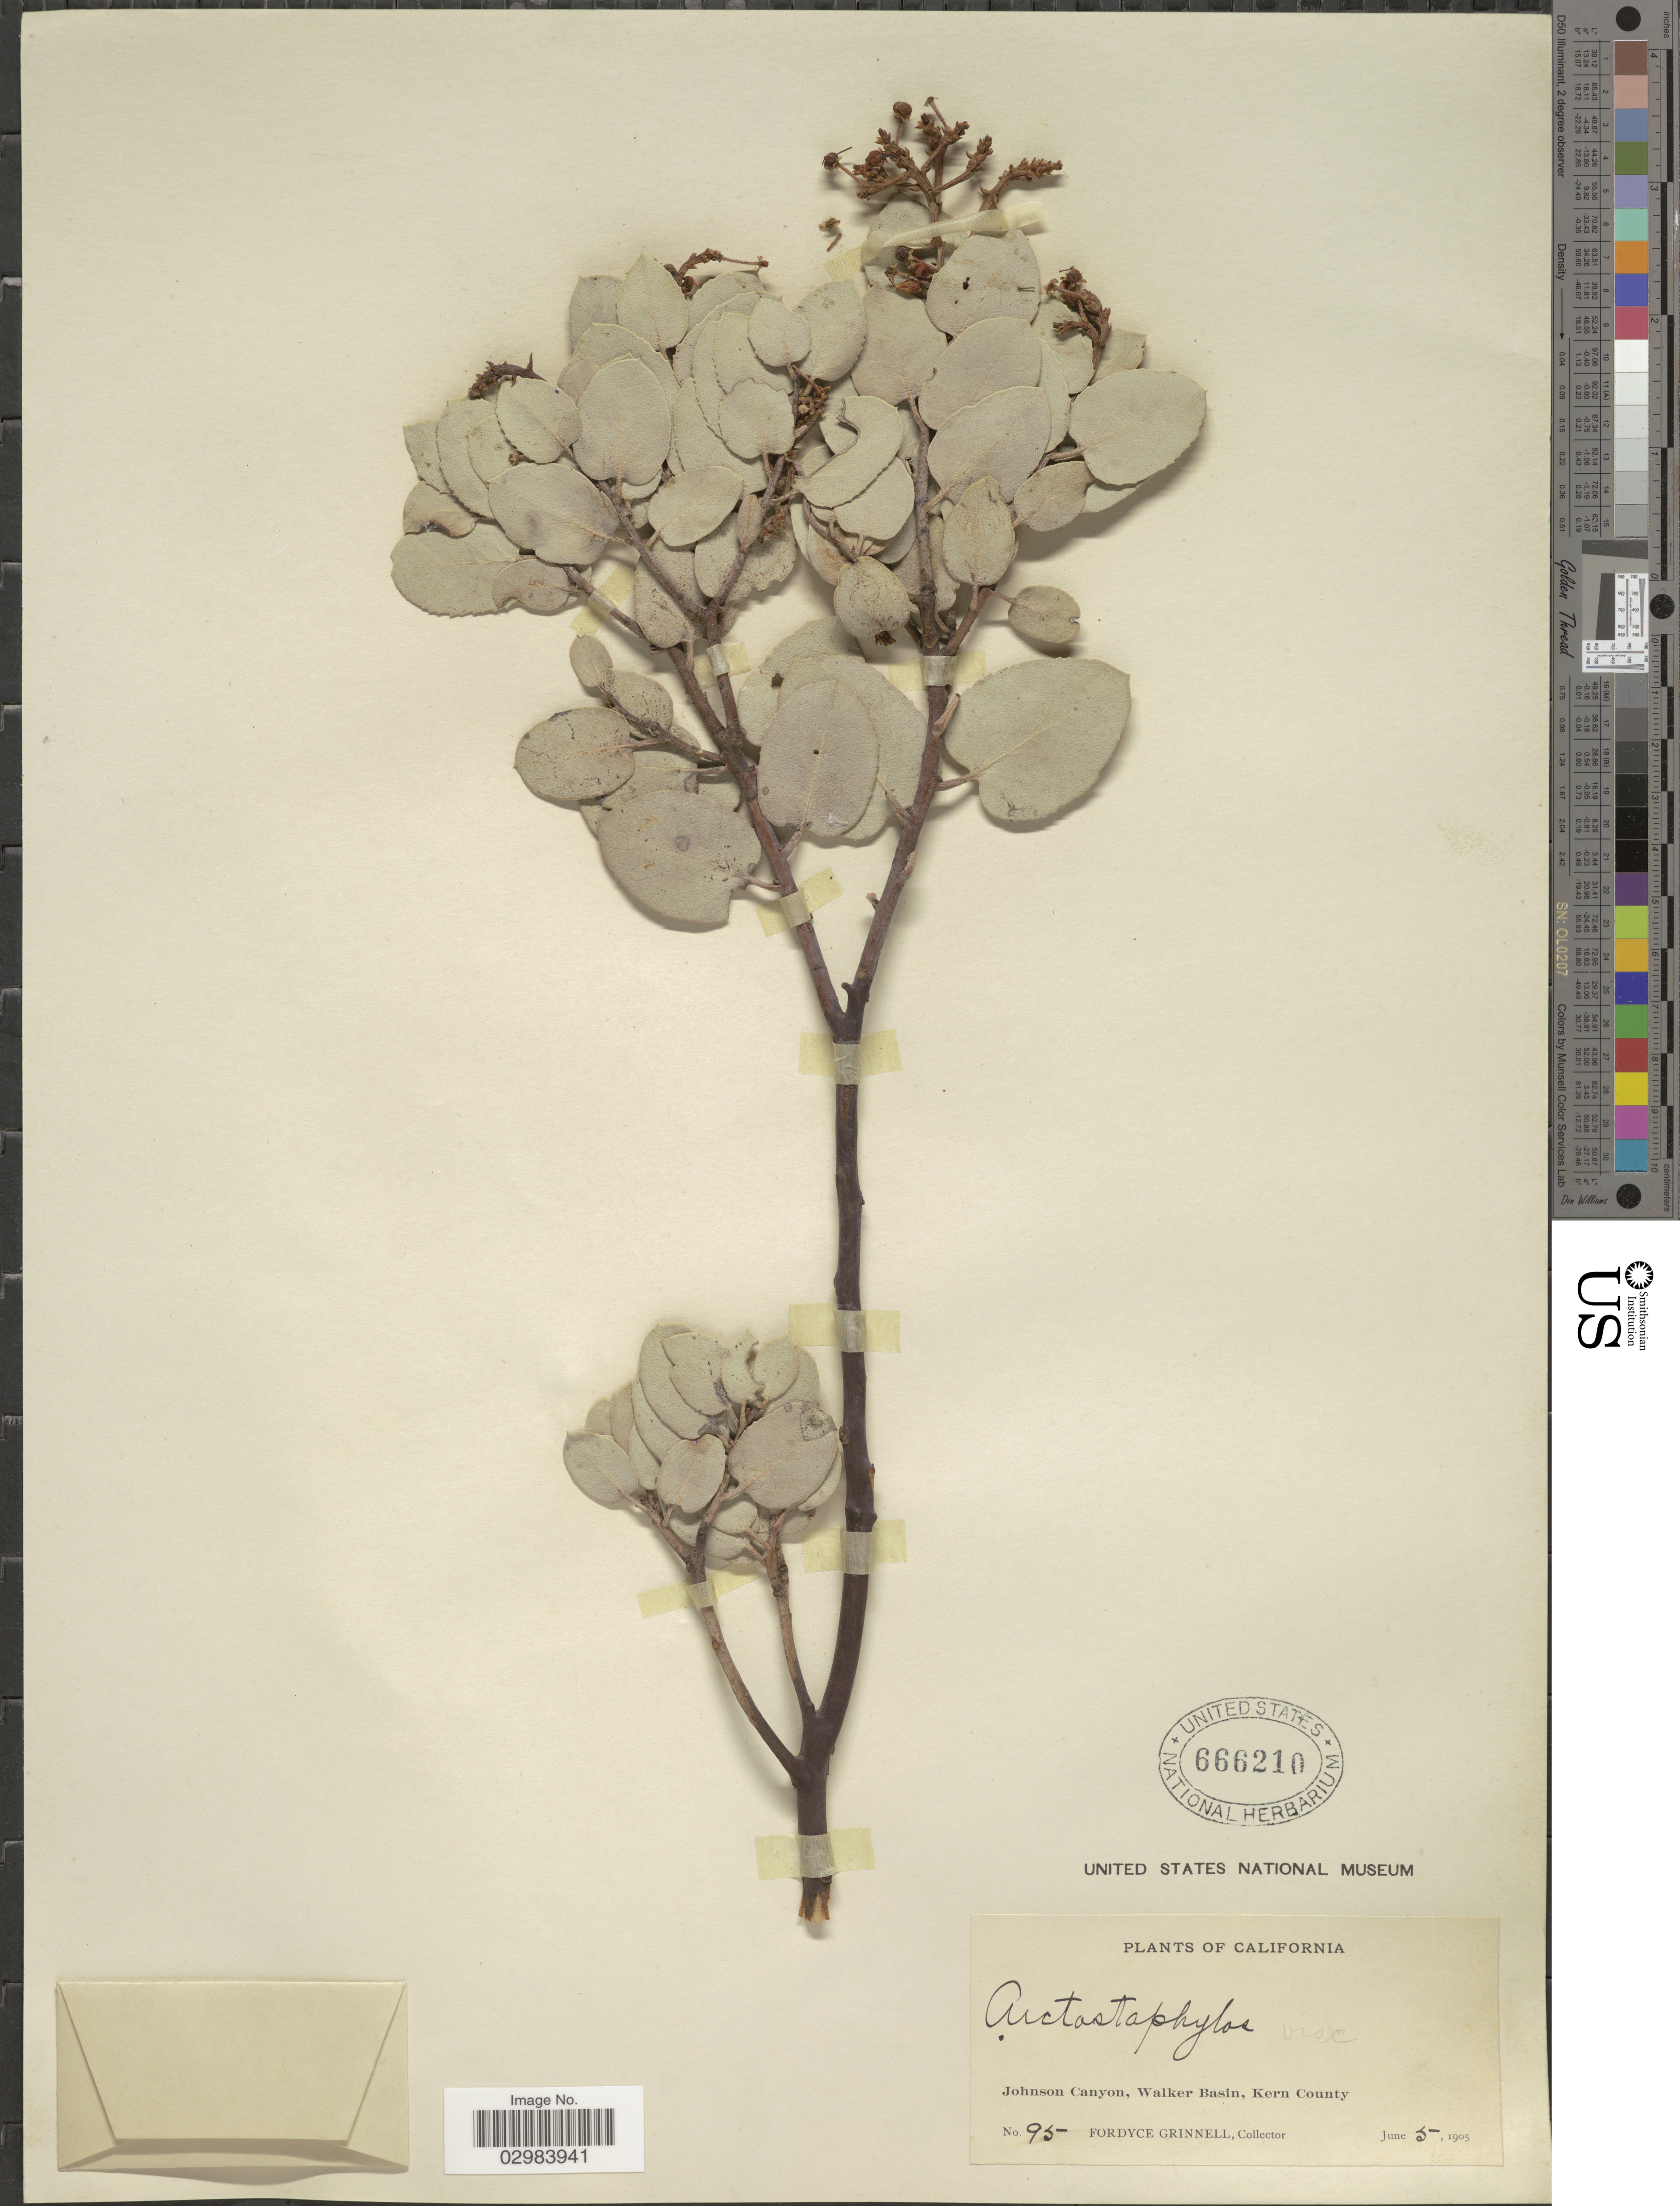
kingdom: Plantae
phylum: Tracheophyta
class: Magnoliopsida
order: Ericales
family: Ericaceae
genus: Arctostaphylos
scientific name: Arctostaphylos glauca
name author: Lindl.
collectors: F. Grinnell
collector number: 95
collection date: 1905-06-05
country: United States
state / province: California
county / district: Kern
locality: Johnson Canyon, Walker Basin, Kern County.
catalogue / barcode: US 666210